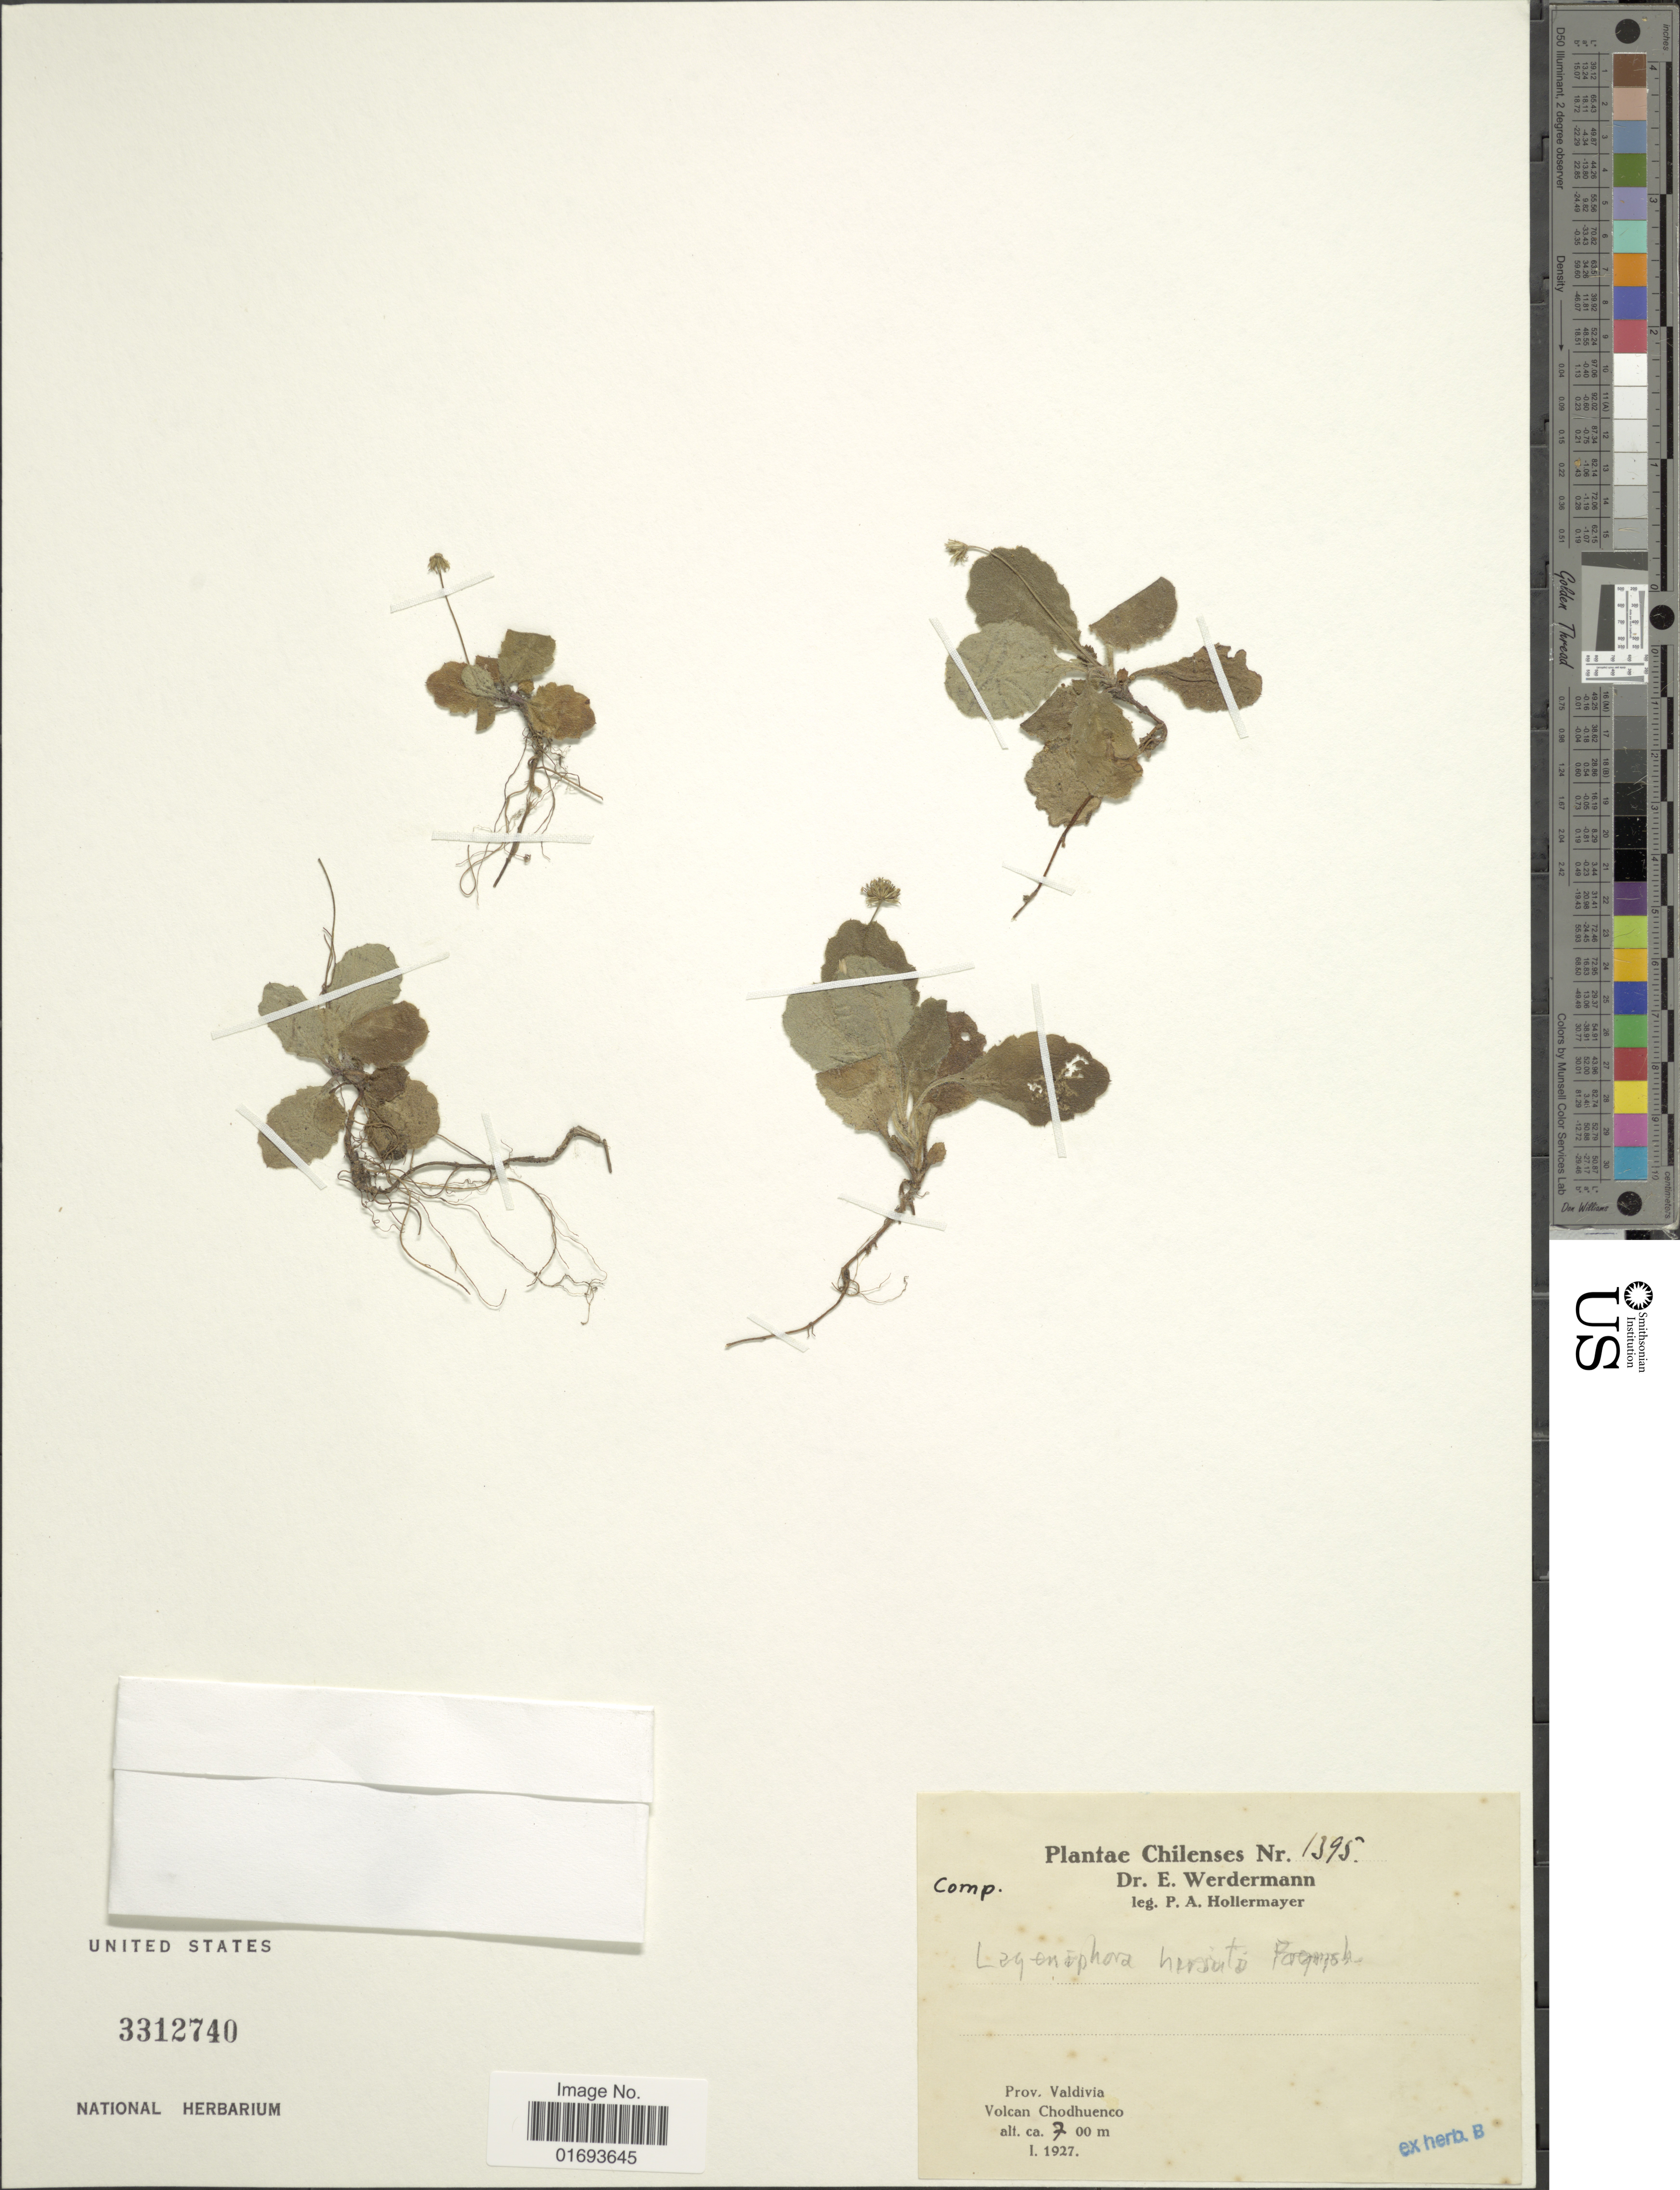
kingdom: Plantae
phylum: Tracheophyta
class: Magnoliopsida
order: Asterales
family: Asteraceae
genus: Lagenophora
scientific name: Lagenophora hirsuta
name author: Poepp. ex Less.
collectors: P. Hollermayer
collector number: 1395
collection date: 1927-01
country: Chile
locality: Chilenses. Prov. Valdivia. Volcan Chodhuenco.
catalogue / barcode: US 3312740